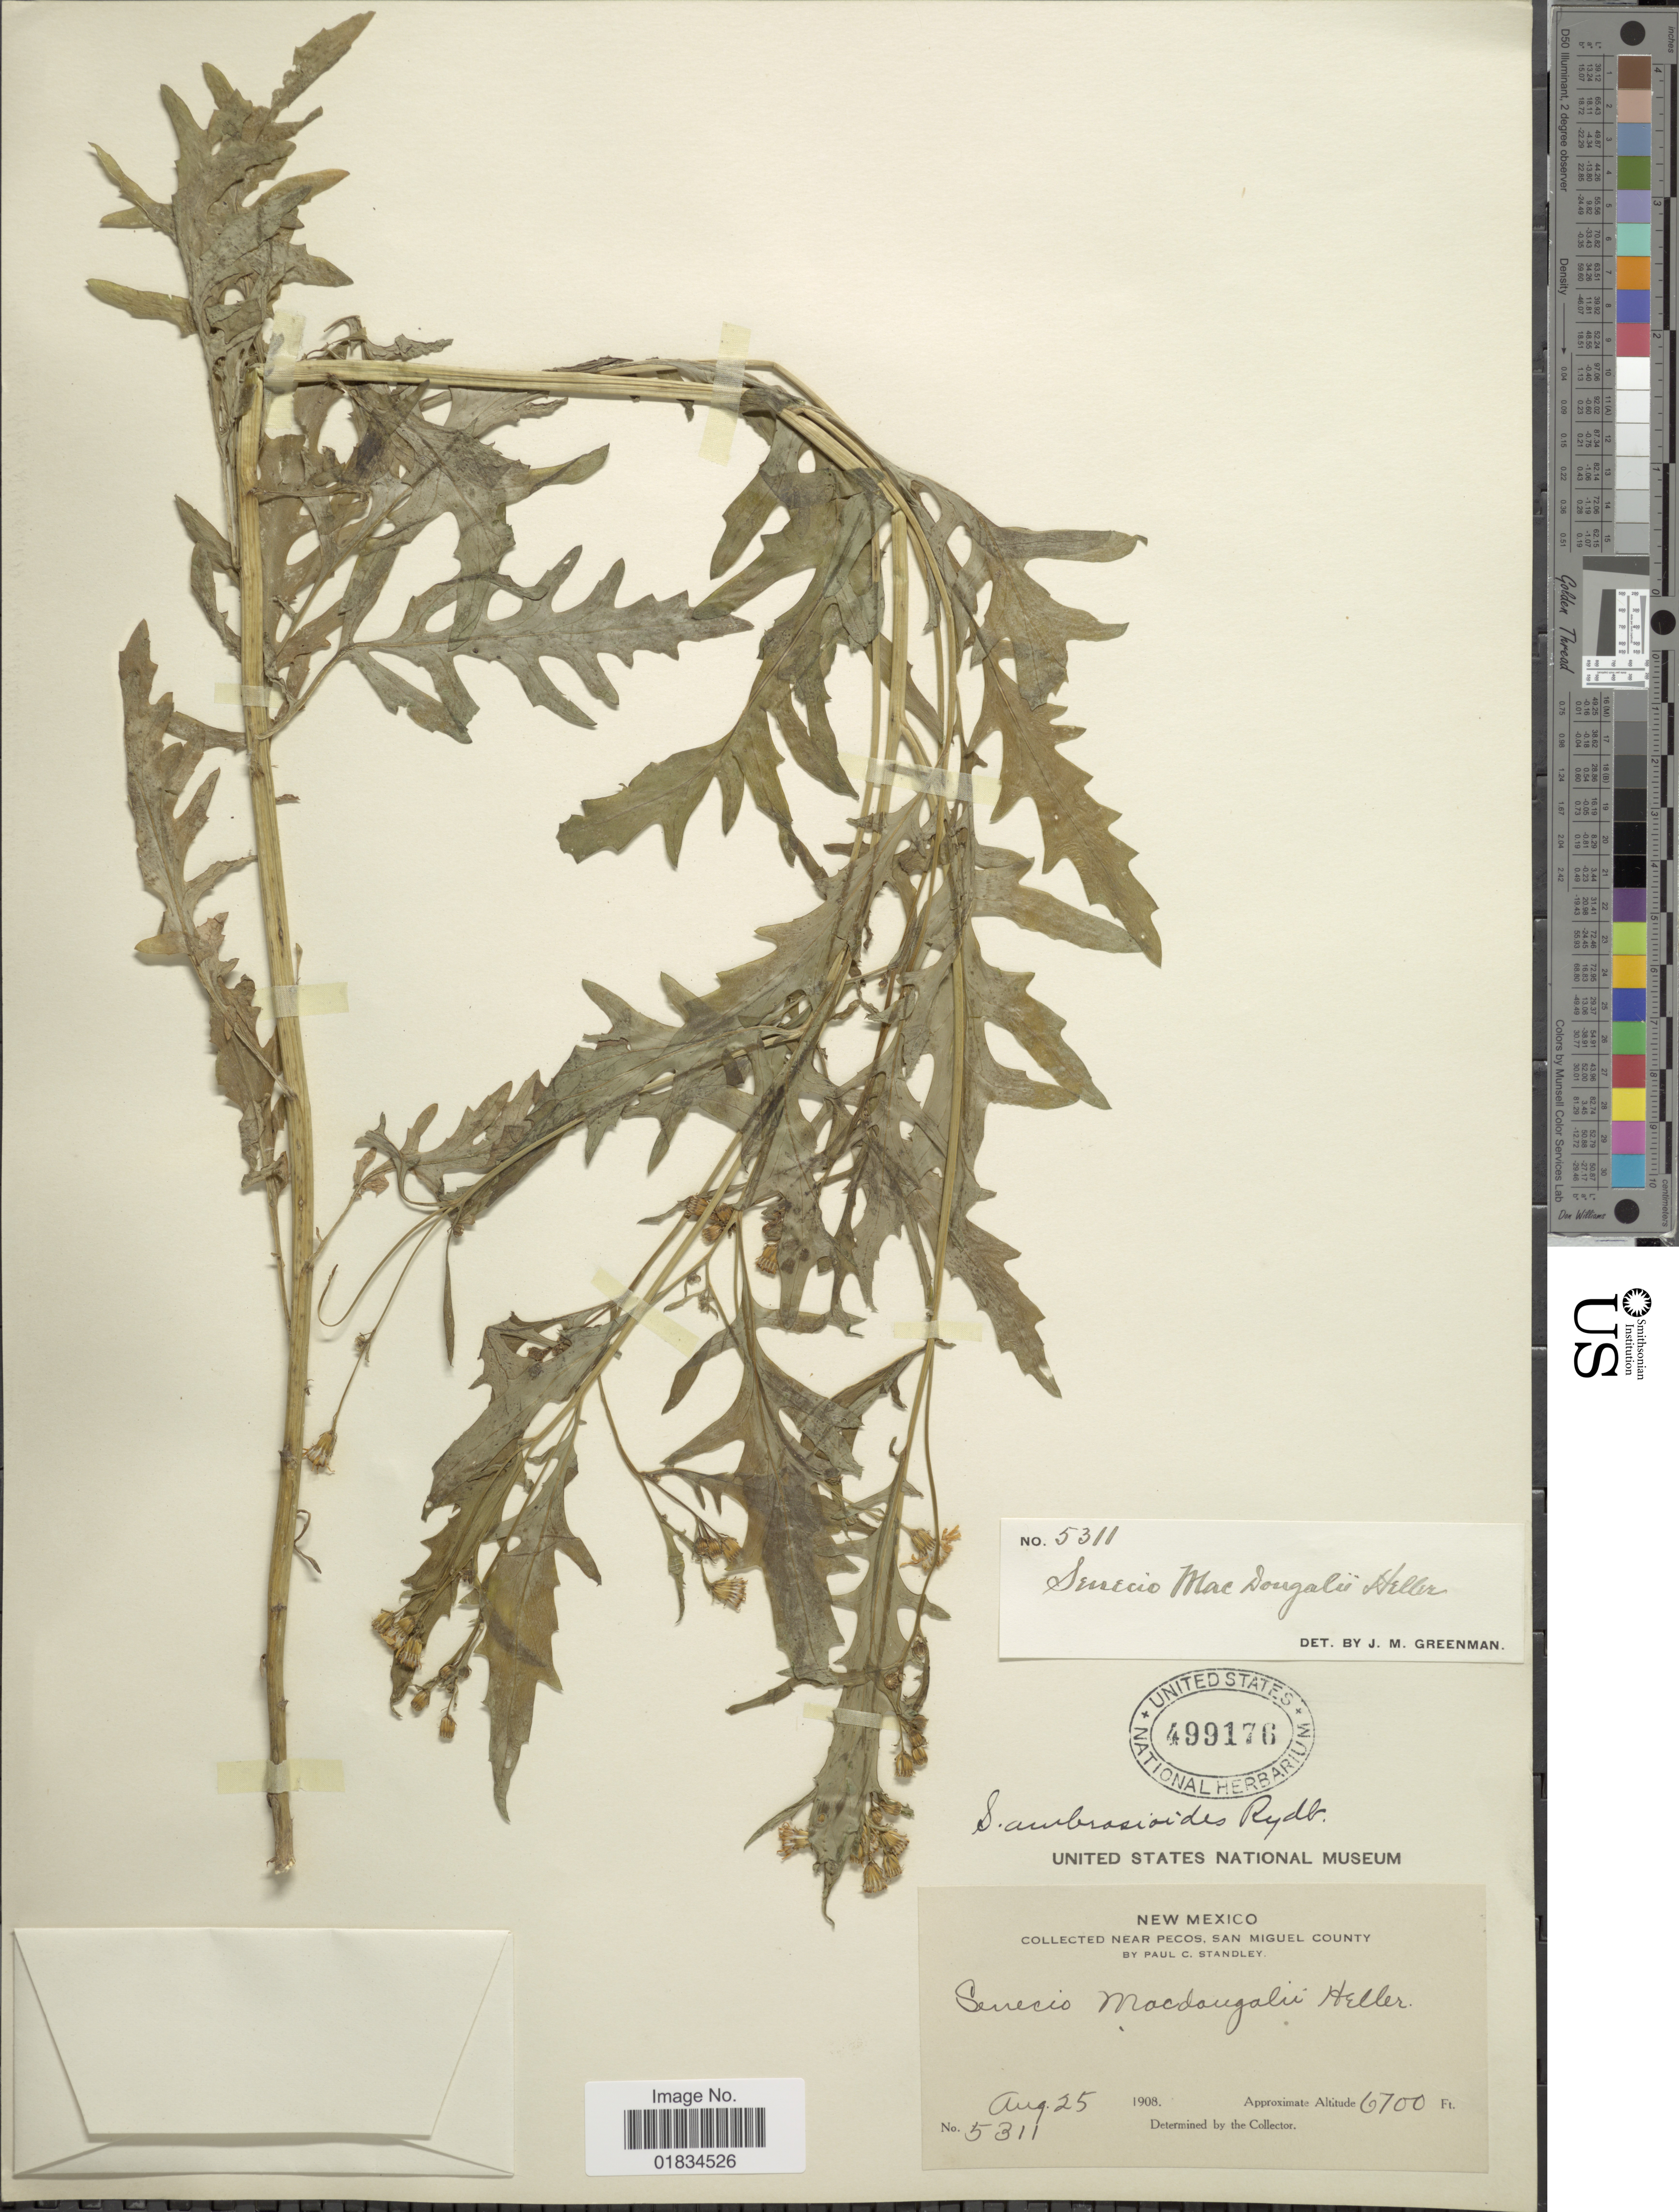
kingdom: Plantae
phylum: Tracheophyta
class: Magnoliopsida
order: Asterales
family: Asteraceae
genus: Senecio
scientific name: Senecio macdougalii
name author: A. Heller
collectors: P. C. Standley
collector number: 5311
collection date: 1908-08-25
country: United States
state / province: New Mexico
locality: Near Pecos, San Miguel County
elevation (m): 2042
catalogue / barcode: US 499176